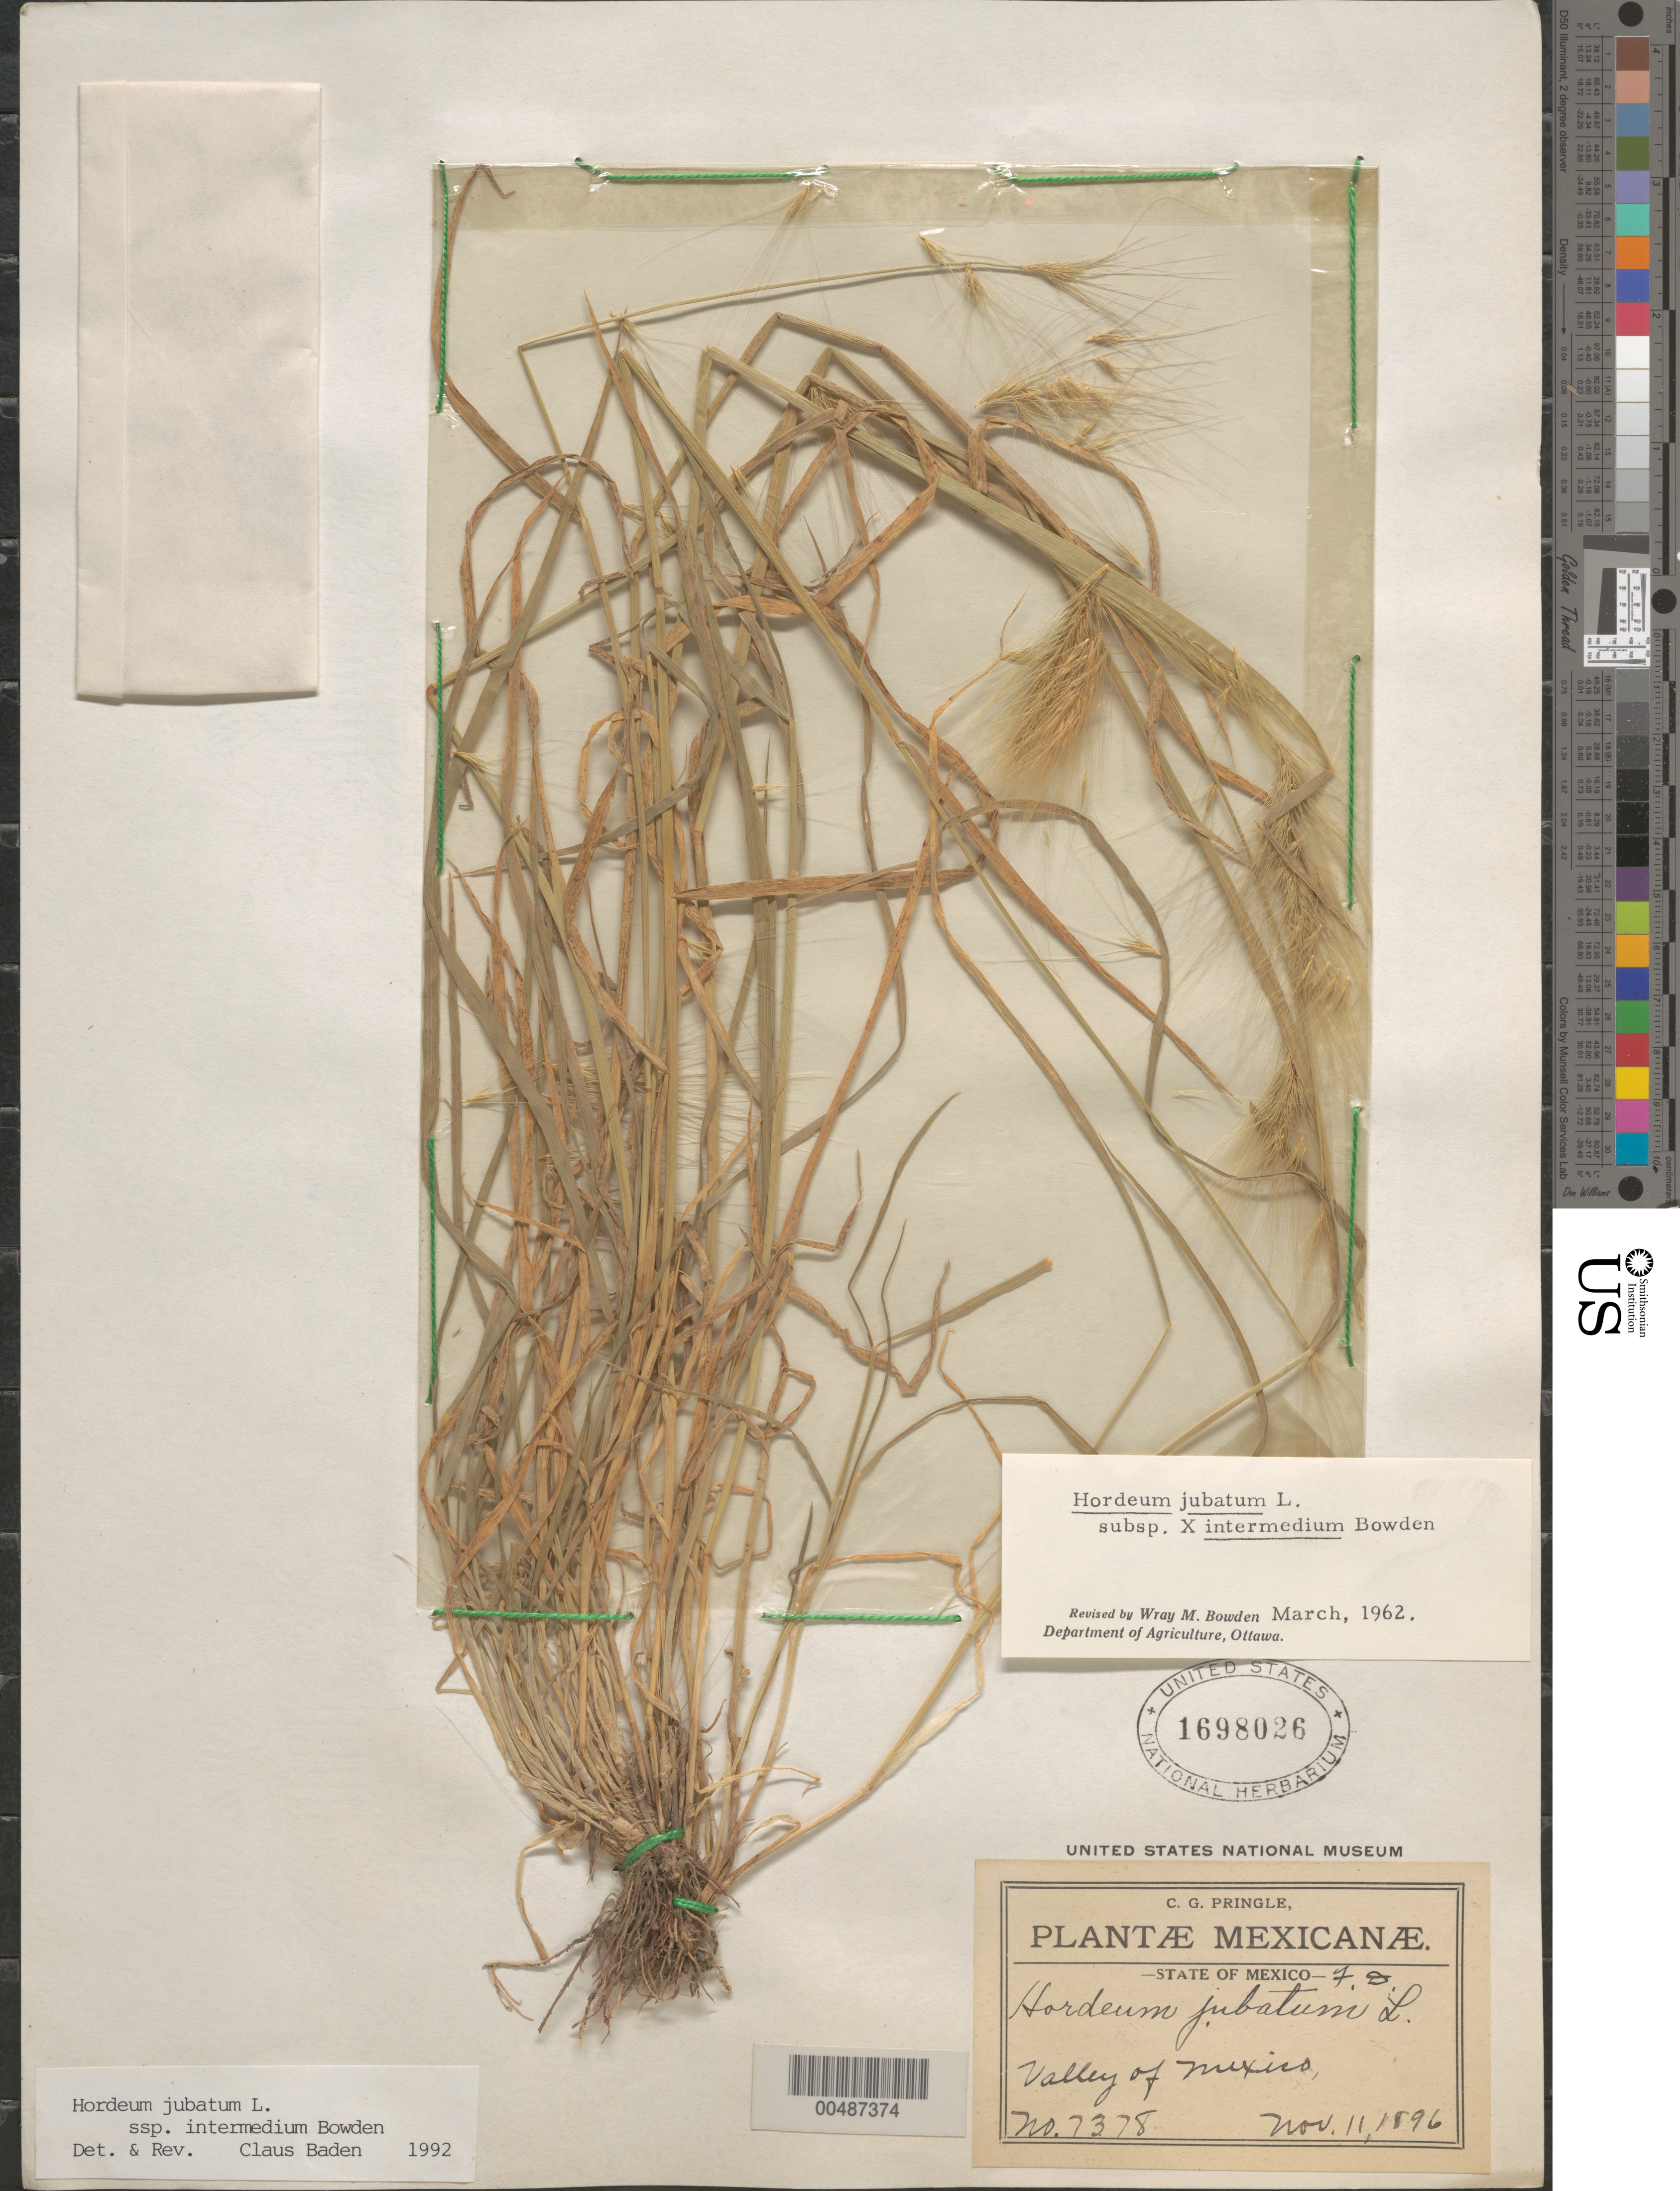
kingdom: Plantae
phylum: Tracheophyta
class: Liliopsida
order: Poales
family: Poaceae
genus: Hordeum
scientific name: Hordeum jubatum subsp. intermedium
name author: Bowden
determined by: Baden, C.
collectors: C. G. Pringle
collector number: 7378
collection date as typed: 11 Nov 1896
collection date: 1896-11-11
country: Mexico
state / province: Distrito Federal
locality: F.D., Valley of Mexico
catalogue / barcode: US 1698026